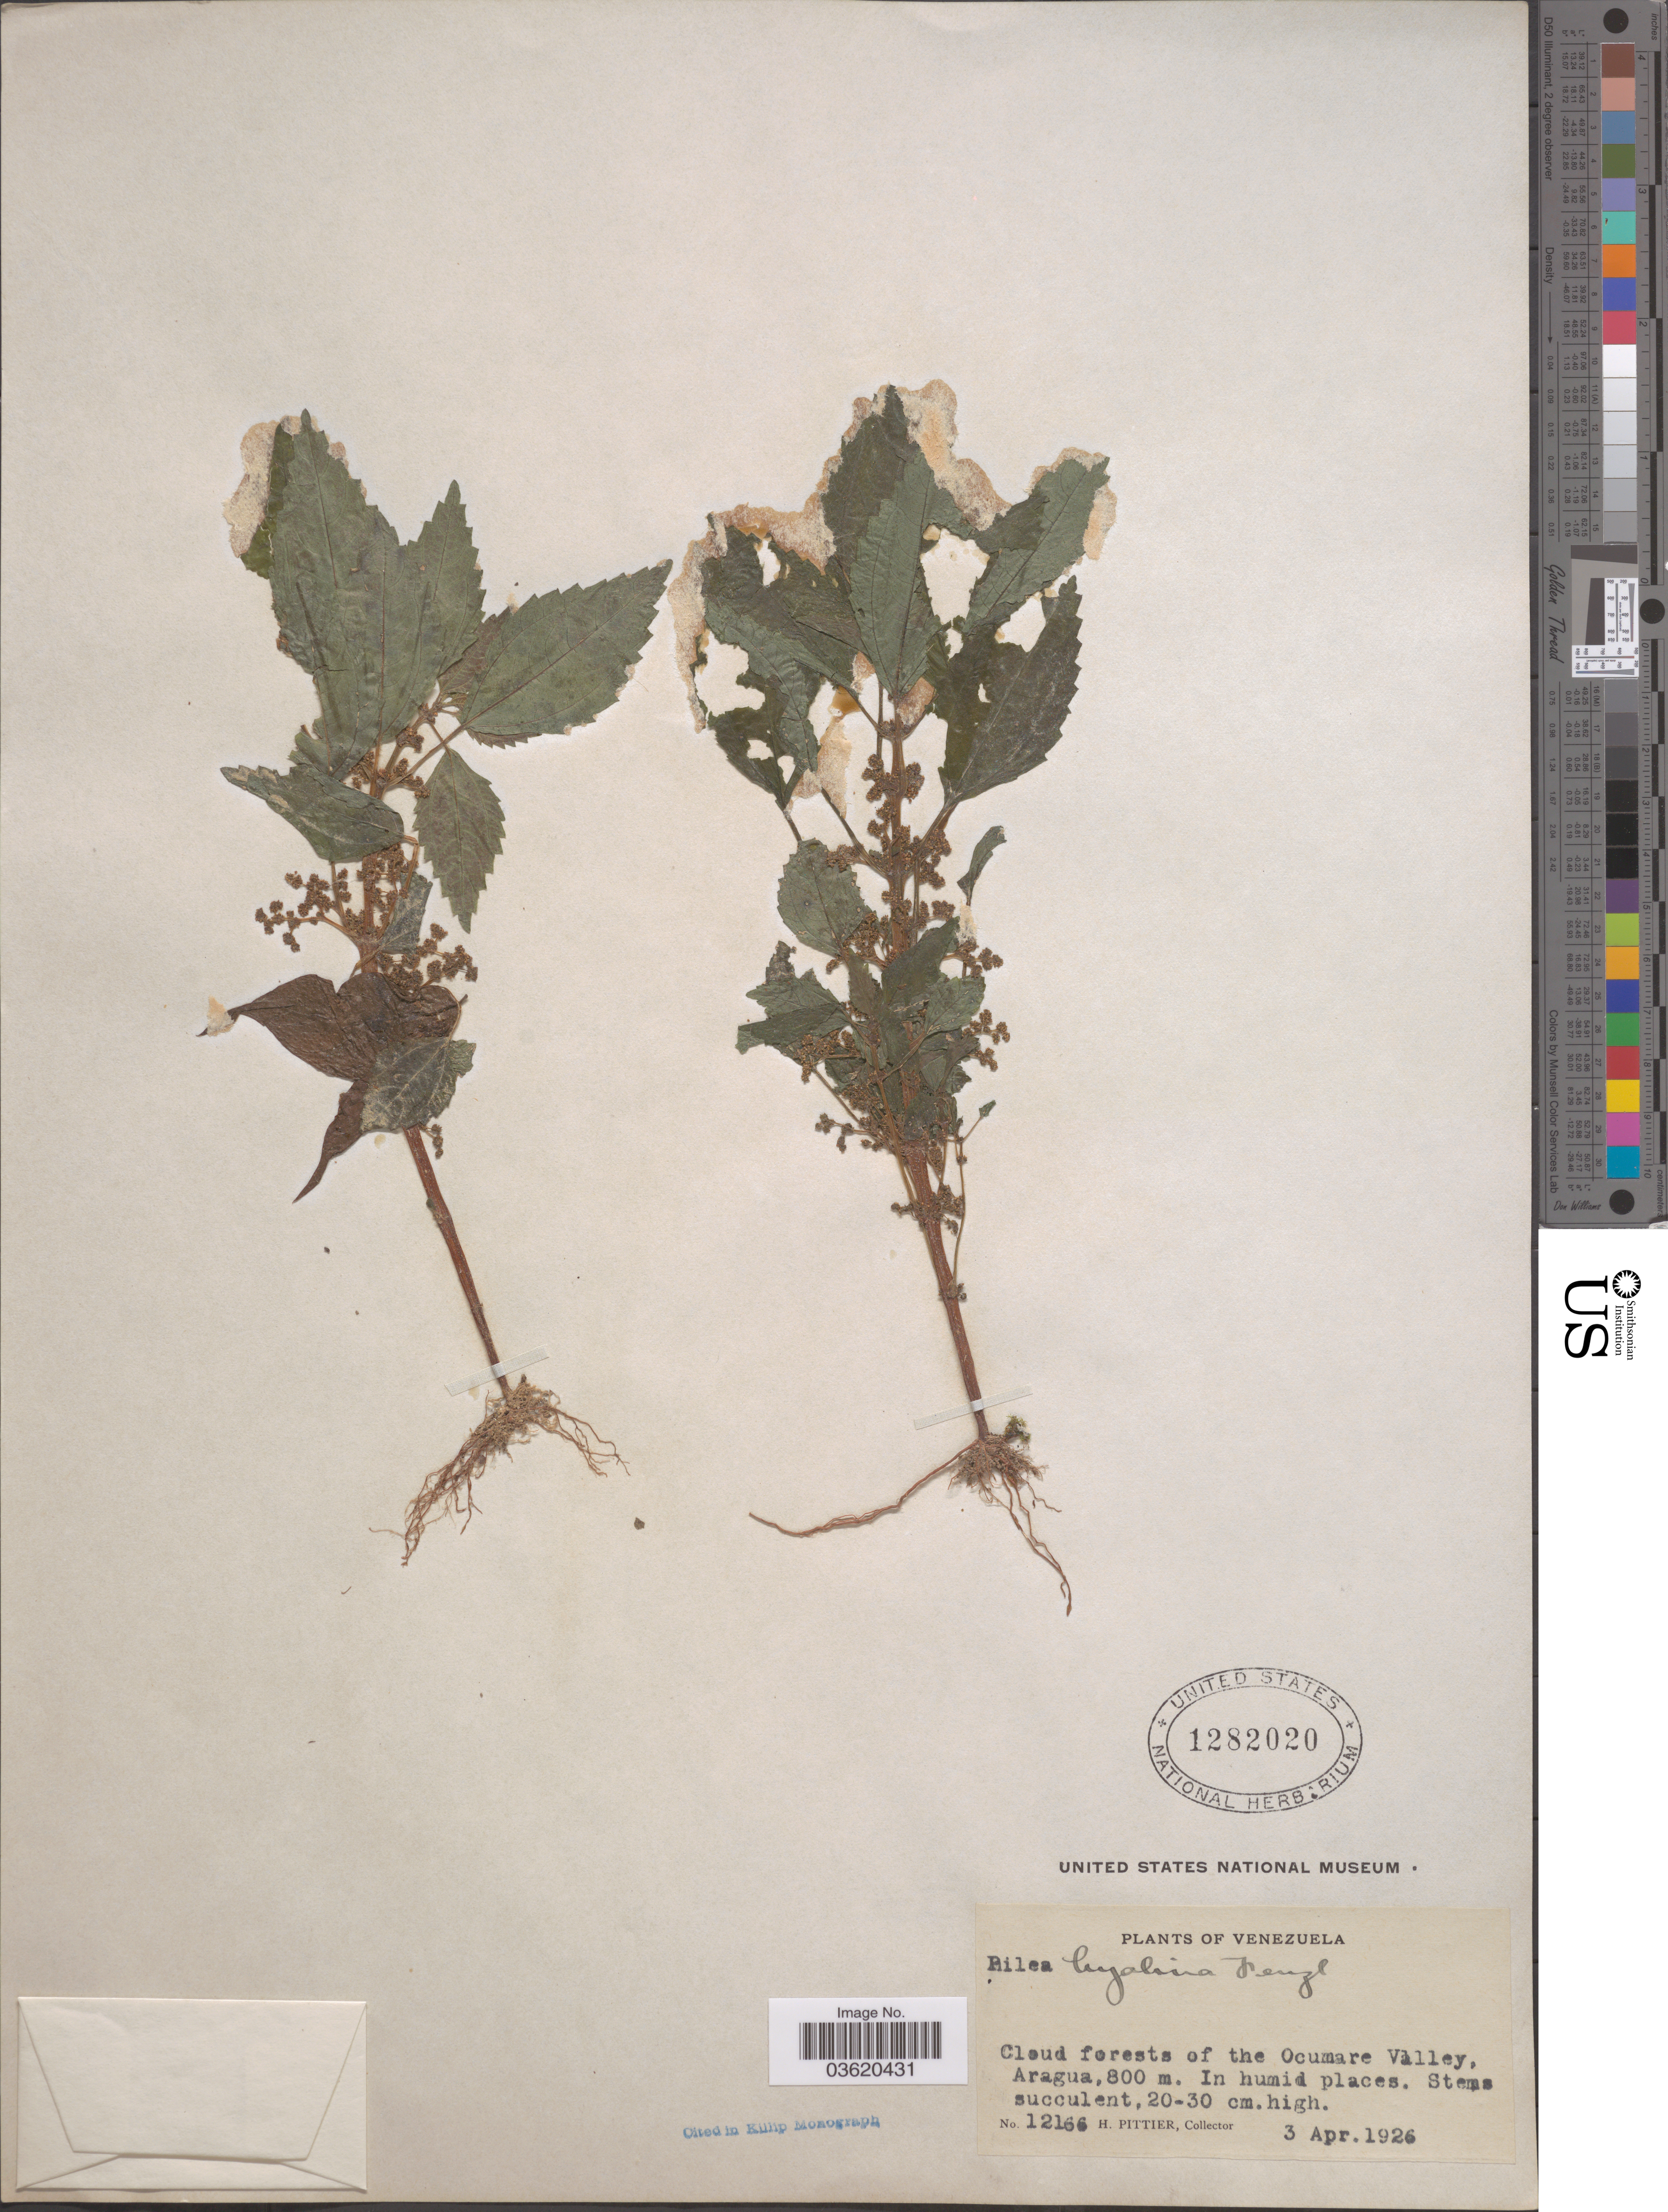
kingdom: Plantae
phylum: Tracheophyta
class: Magnoliopsida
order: Rosales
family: Urticaceae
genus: Pilea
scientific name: Pilea hyalina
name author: Fenzl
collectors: H. F. Pittier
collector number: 12166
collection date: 1926-04-03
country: Venezuela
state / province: Aragua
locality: Cloud forest of the Ocumare Valley.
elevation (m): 800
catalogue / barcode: US 1282020